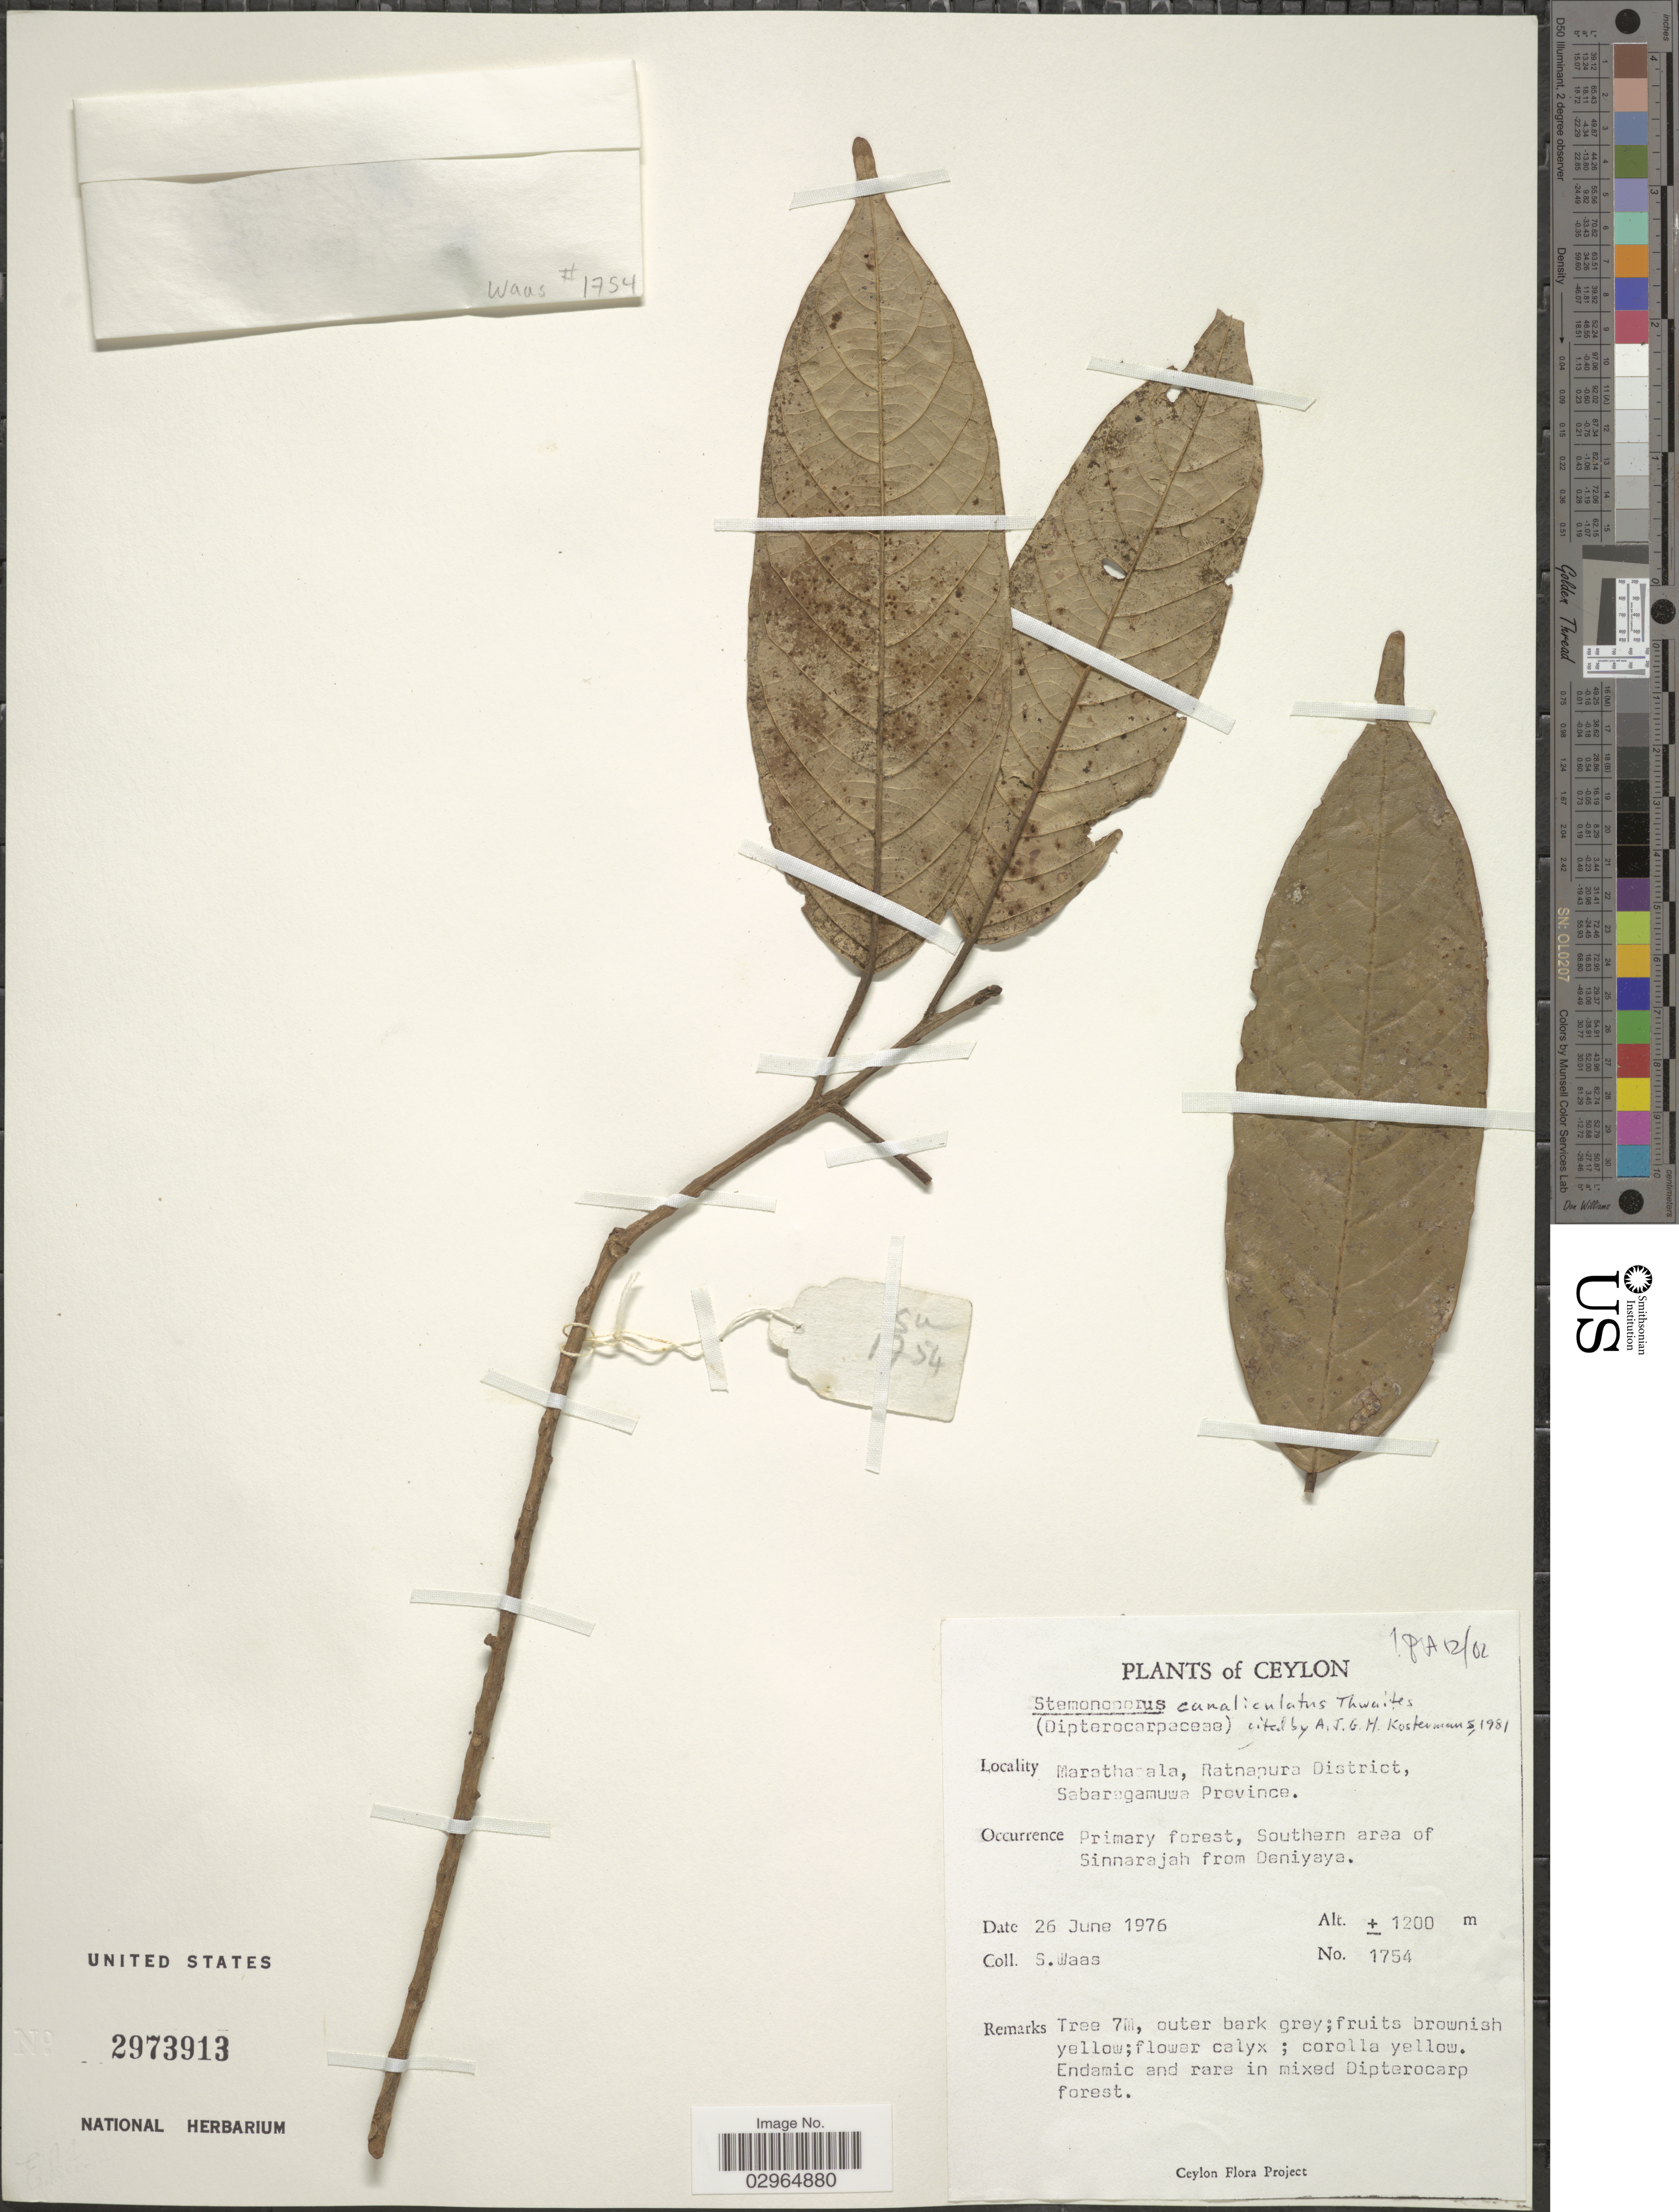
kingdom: Plantae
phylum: Tracheophyta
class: Magnoliopsida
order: Malvales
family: Dipterocarpaceae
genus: Stemonoporus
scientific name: Stemonoporus canaliculatus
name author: Thwaites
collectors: S. Waas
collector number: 1754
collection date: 1976-06-26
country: Sri Lanka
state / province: Sabaragamuwa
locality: Ceylon. Marathagala, Ratnapura District. Southern area of Sinnarajah from Deniyaya.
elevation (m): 1200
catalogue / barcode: US 2973913